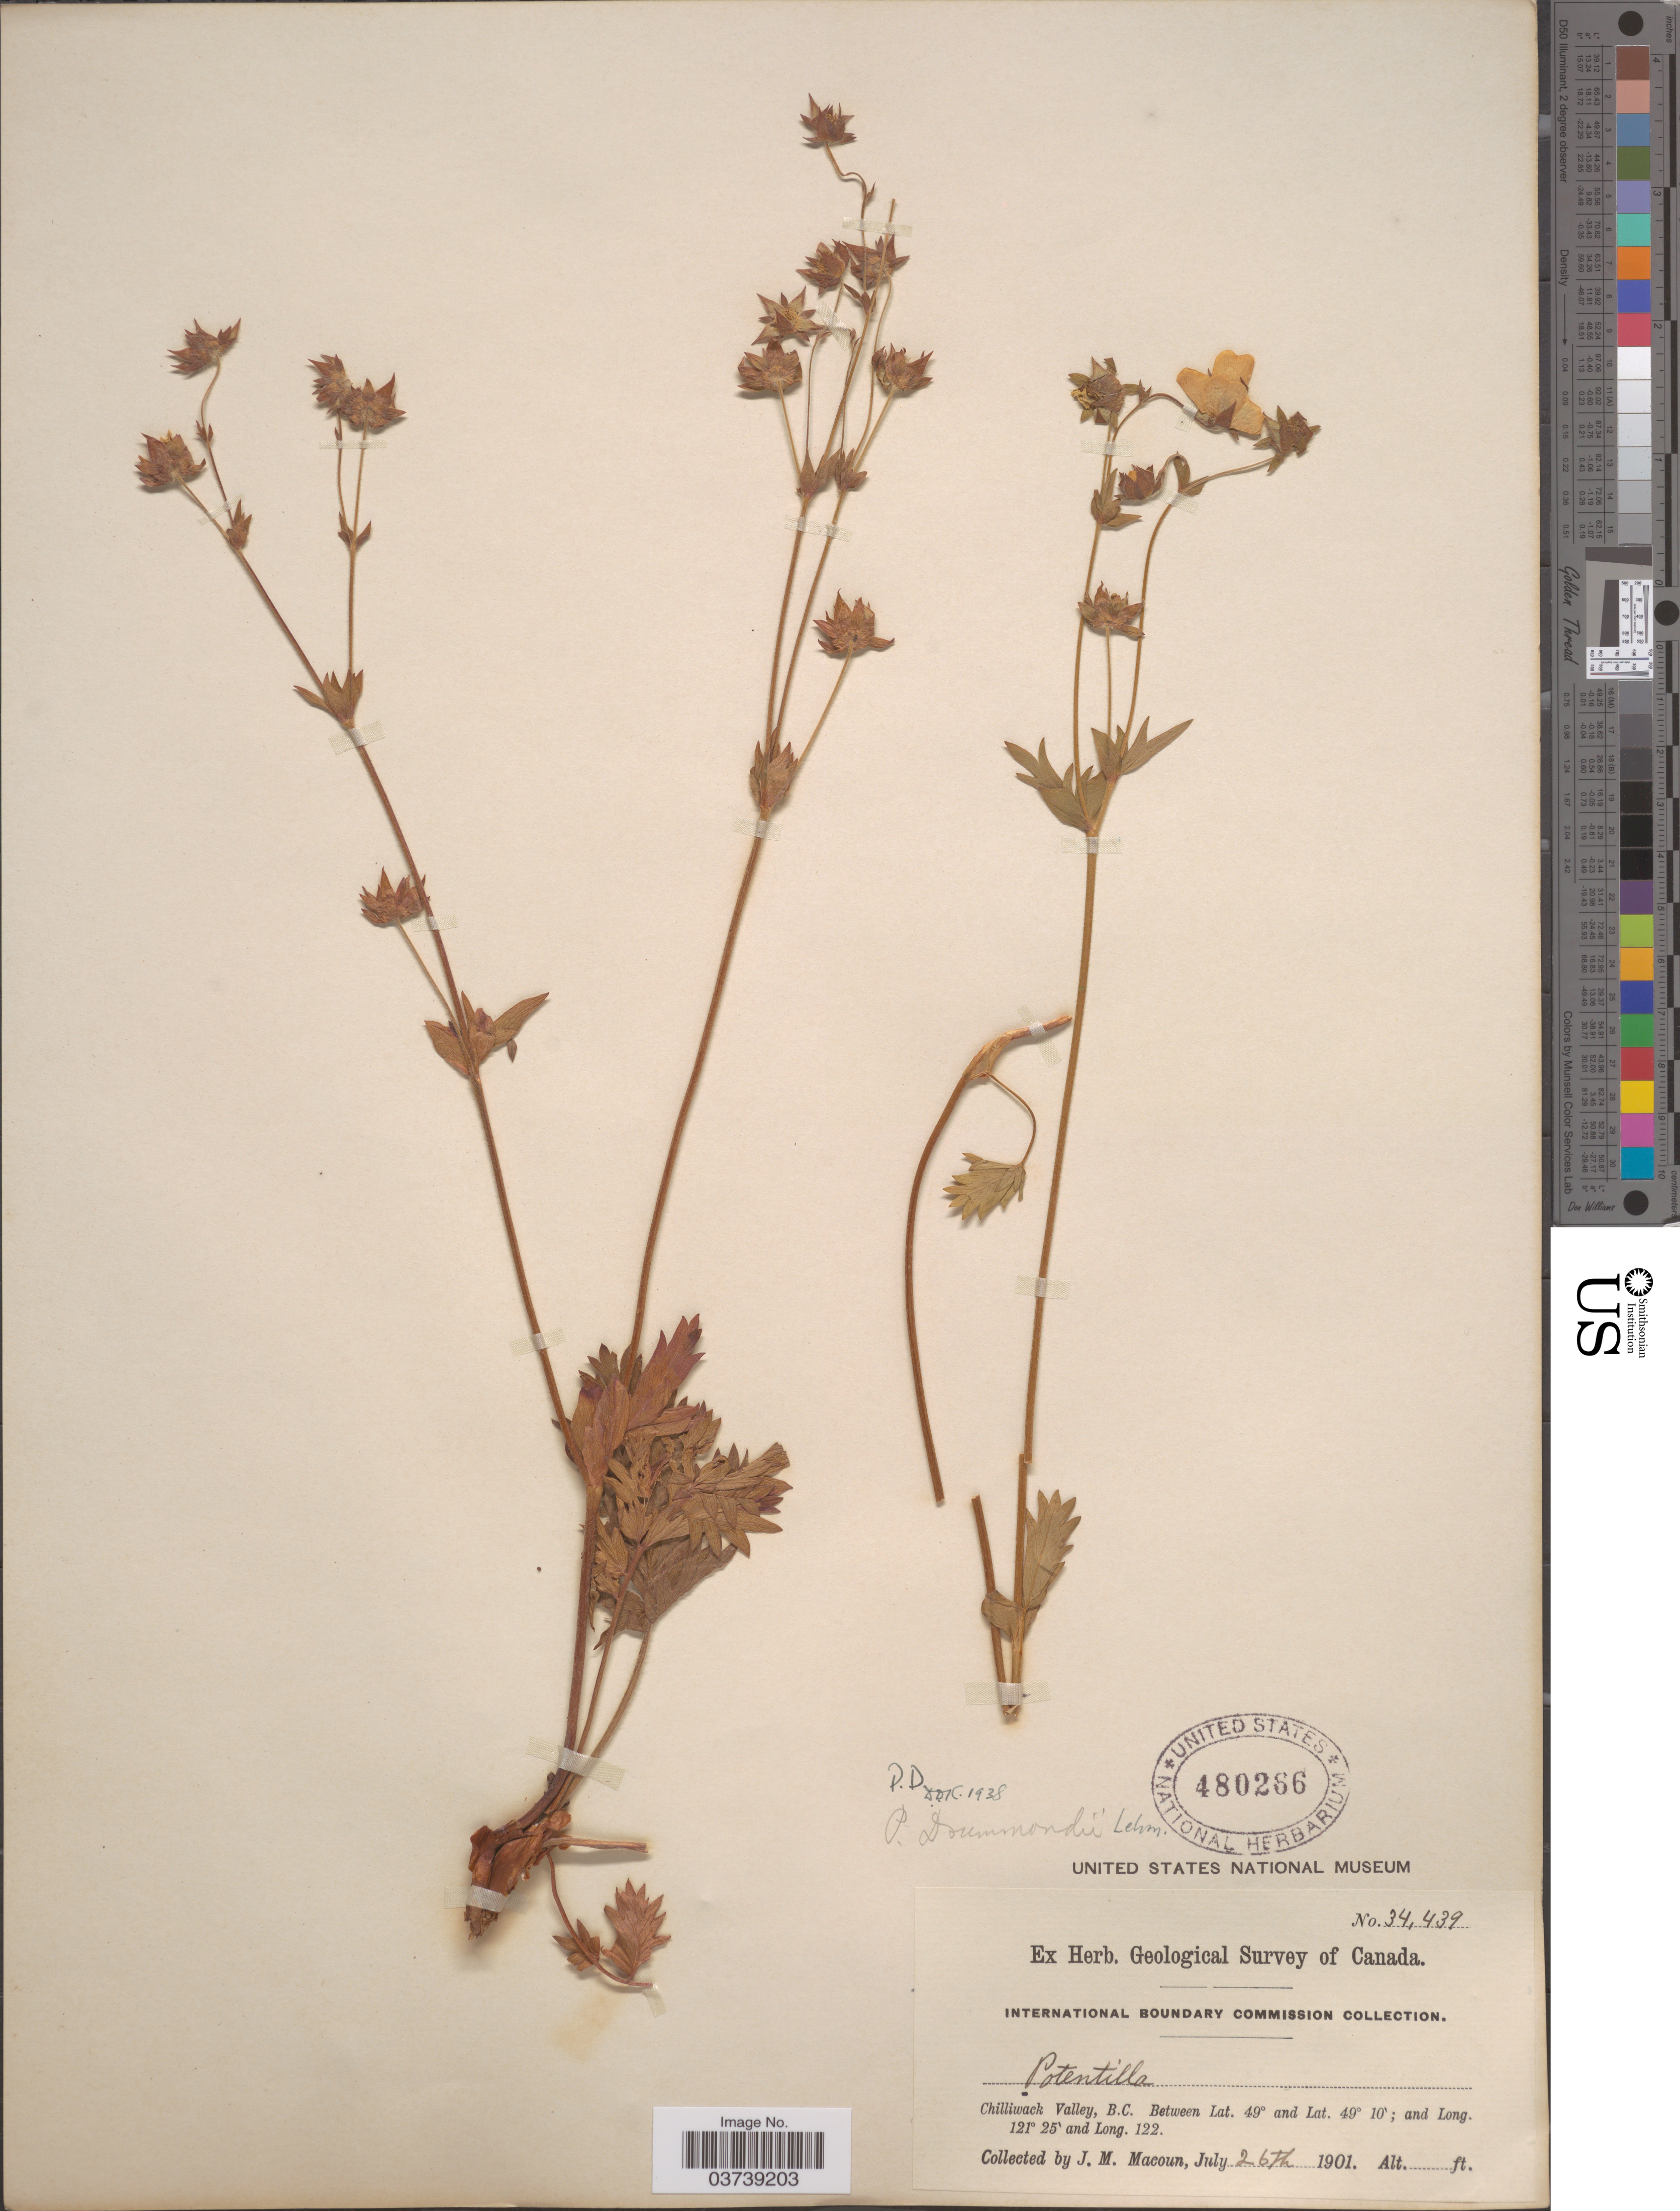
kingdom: Plantae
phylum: Tracheophyta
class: Magnoliopsida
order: Rosales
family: Rosaceae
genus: Potentilla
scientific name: Potentilla drummondii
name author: Lehm.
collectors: J. M. Macoun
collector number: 34439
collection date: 1901-07-26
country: Canada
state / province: British Columbia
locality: Chilliwack Valley, B.C.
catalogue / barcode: US 480266